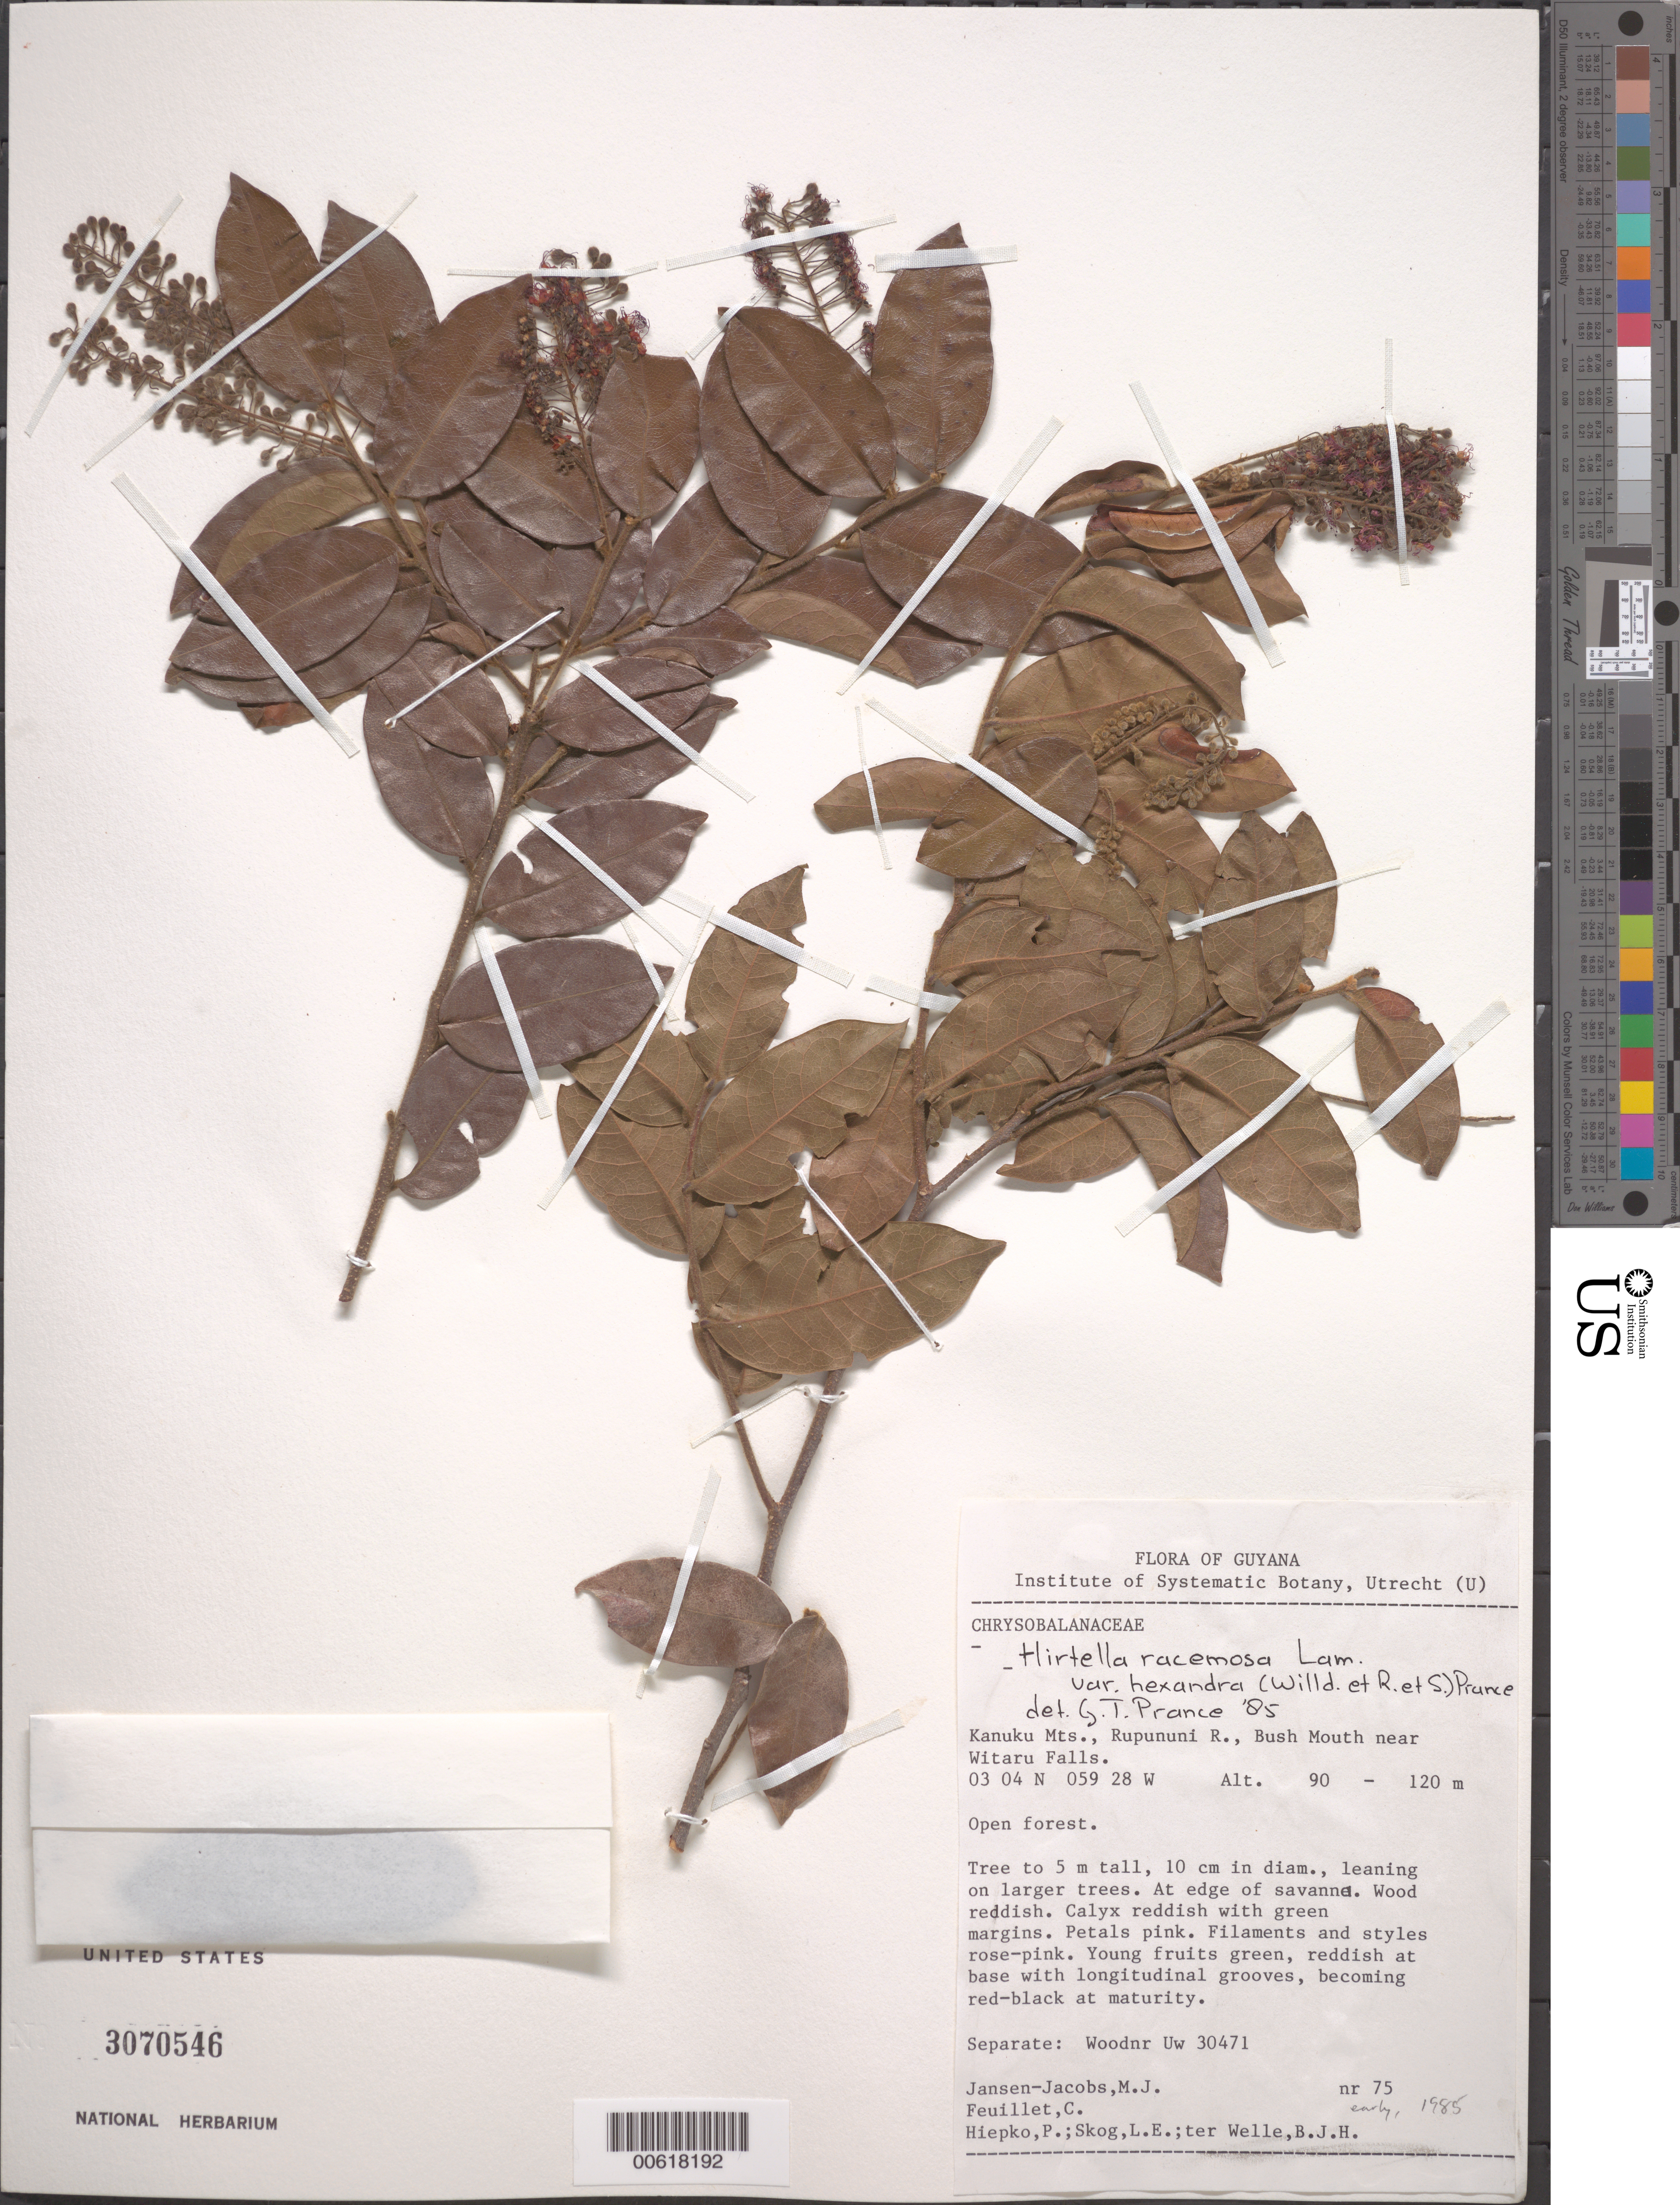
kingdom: Plantae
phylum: Tracheophyta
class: Magnoliopsida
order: Malpighiales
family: Chrysobalanaceae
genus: Hirtella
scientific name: Hirtella racemosa var. hexandra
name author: (Willd. ex Roem. & Schult.) Prance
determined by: Prance, G. T.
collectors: M. J. Jansen-Jacobs, C. Feuillet, P. H. Hiepko, L. E. Skog & B. Welle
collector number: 75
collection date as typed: Feb-85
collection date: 1985-02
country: Guyana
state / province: U. Takutu-U. Essequibo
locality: Kanuku Mts., Rupununi R., Bush Mouth near Witaru Falls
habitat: Open forest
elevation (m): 90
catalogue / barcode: US 3070546